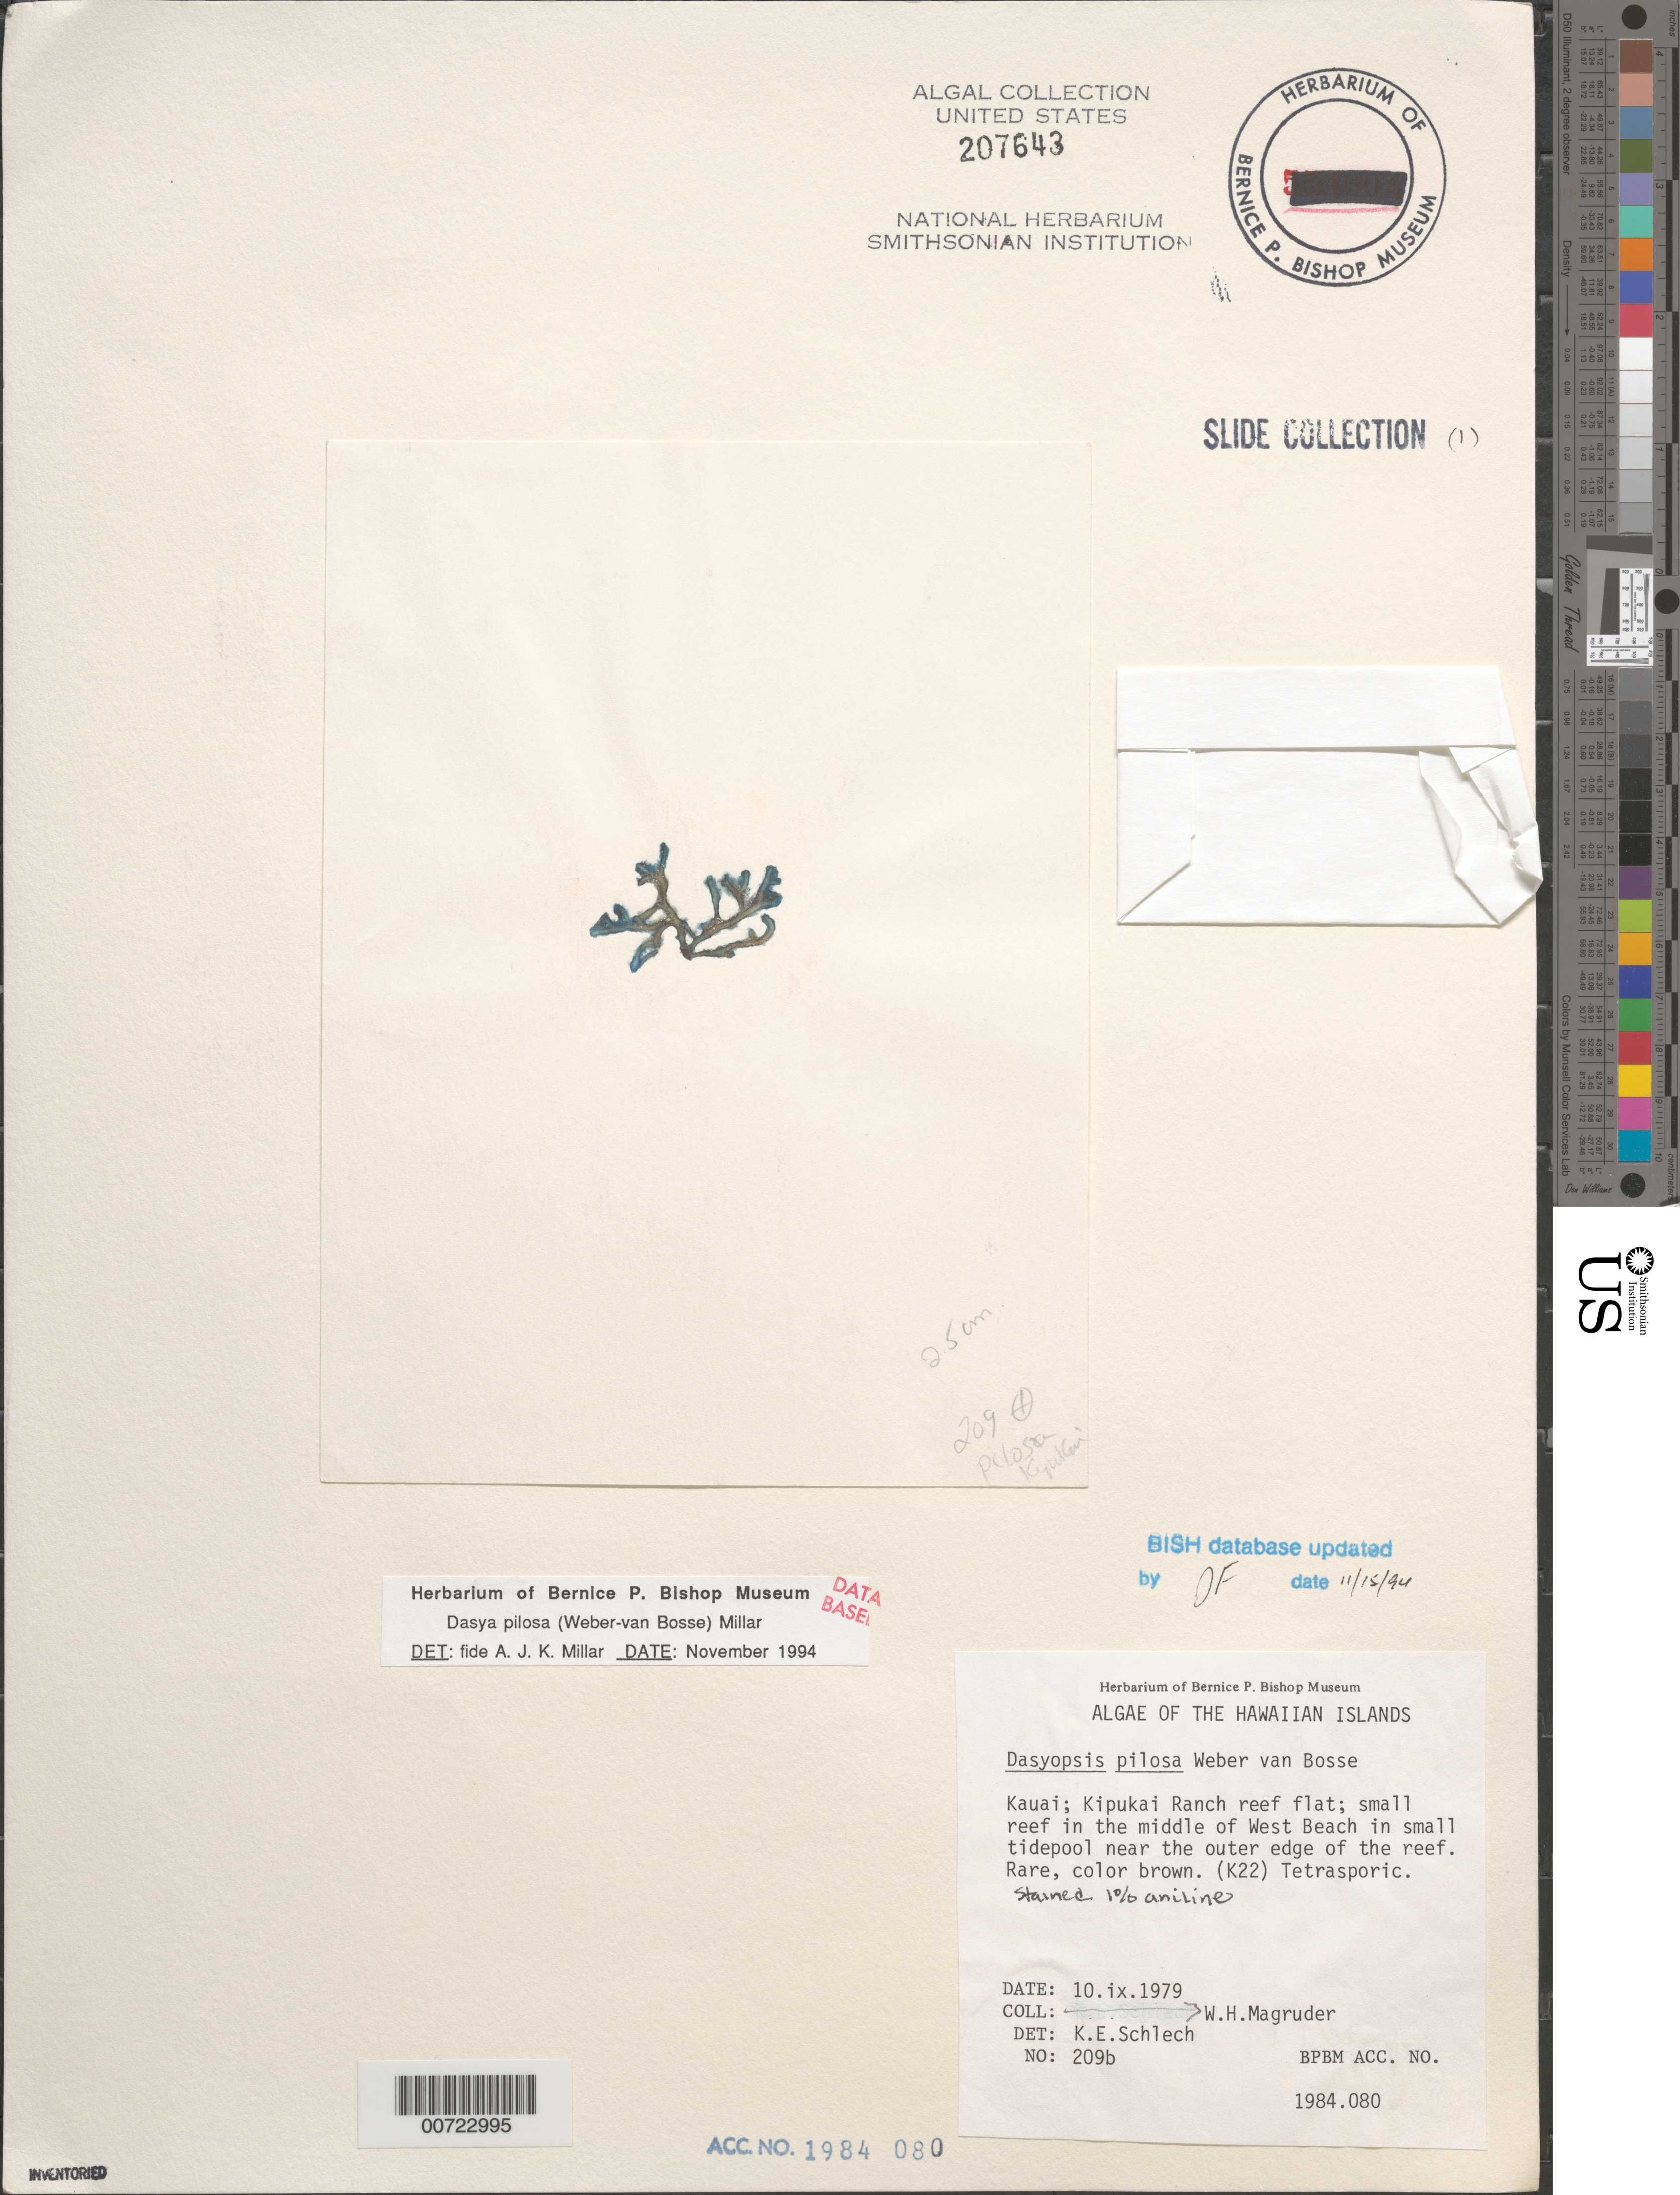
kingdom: Plantae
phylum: Rhodophyta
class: Florideophyceae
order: Ceramiales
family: Dasyaceae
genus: Dasya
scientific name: Dasya anastomosans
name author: (Weber Bosse) M.J. Wynne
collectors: W. Magruder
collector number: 209b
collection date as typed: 10 Sep 1979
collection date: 1979-09-10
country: United States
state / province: Hawaii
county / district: Kauai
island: Kaua'i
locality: Kipukai Ranch, middle of West Reef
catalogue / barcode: US 207643